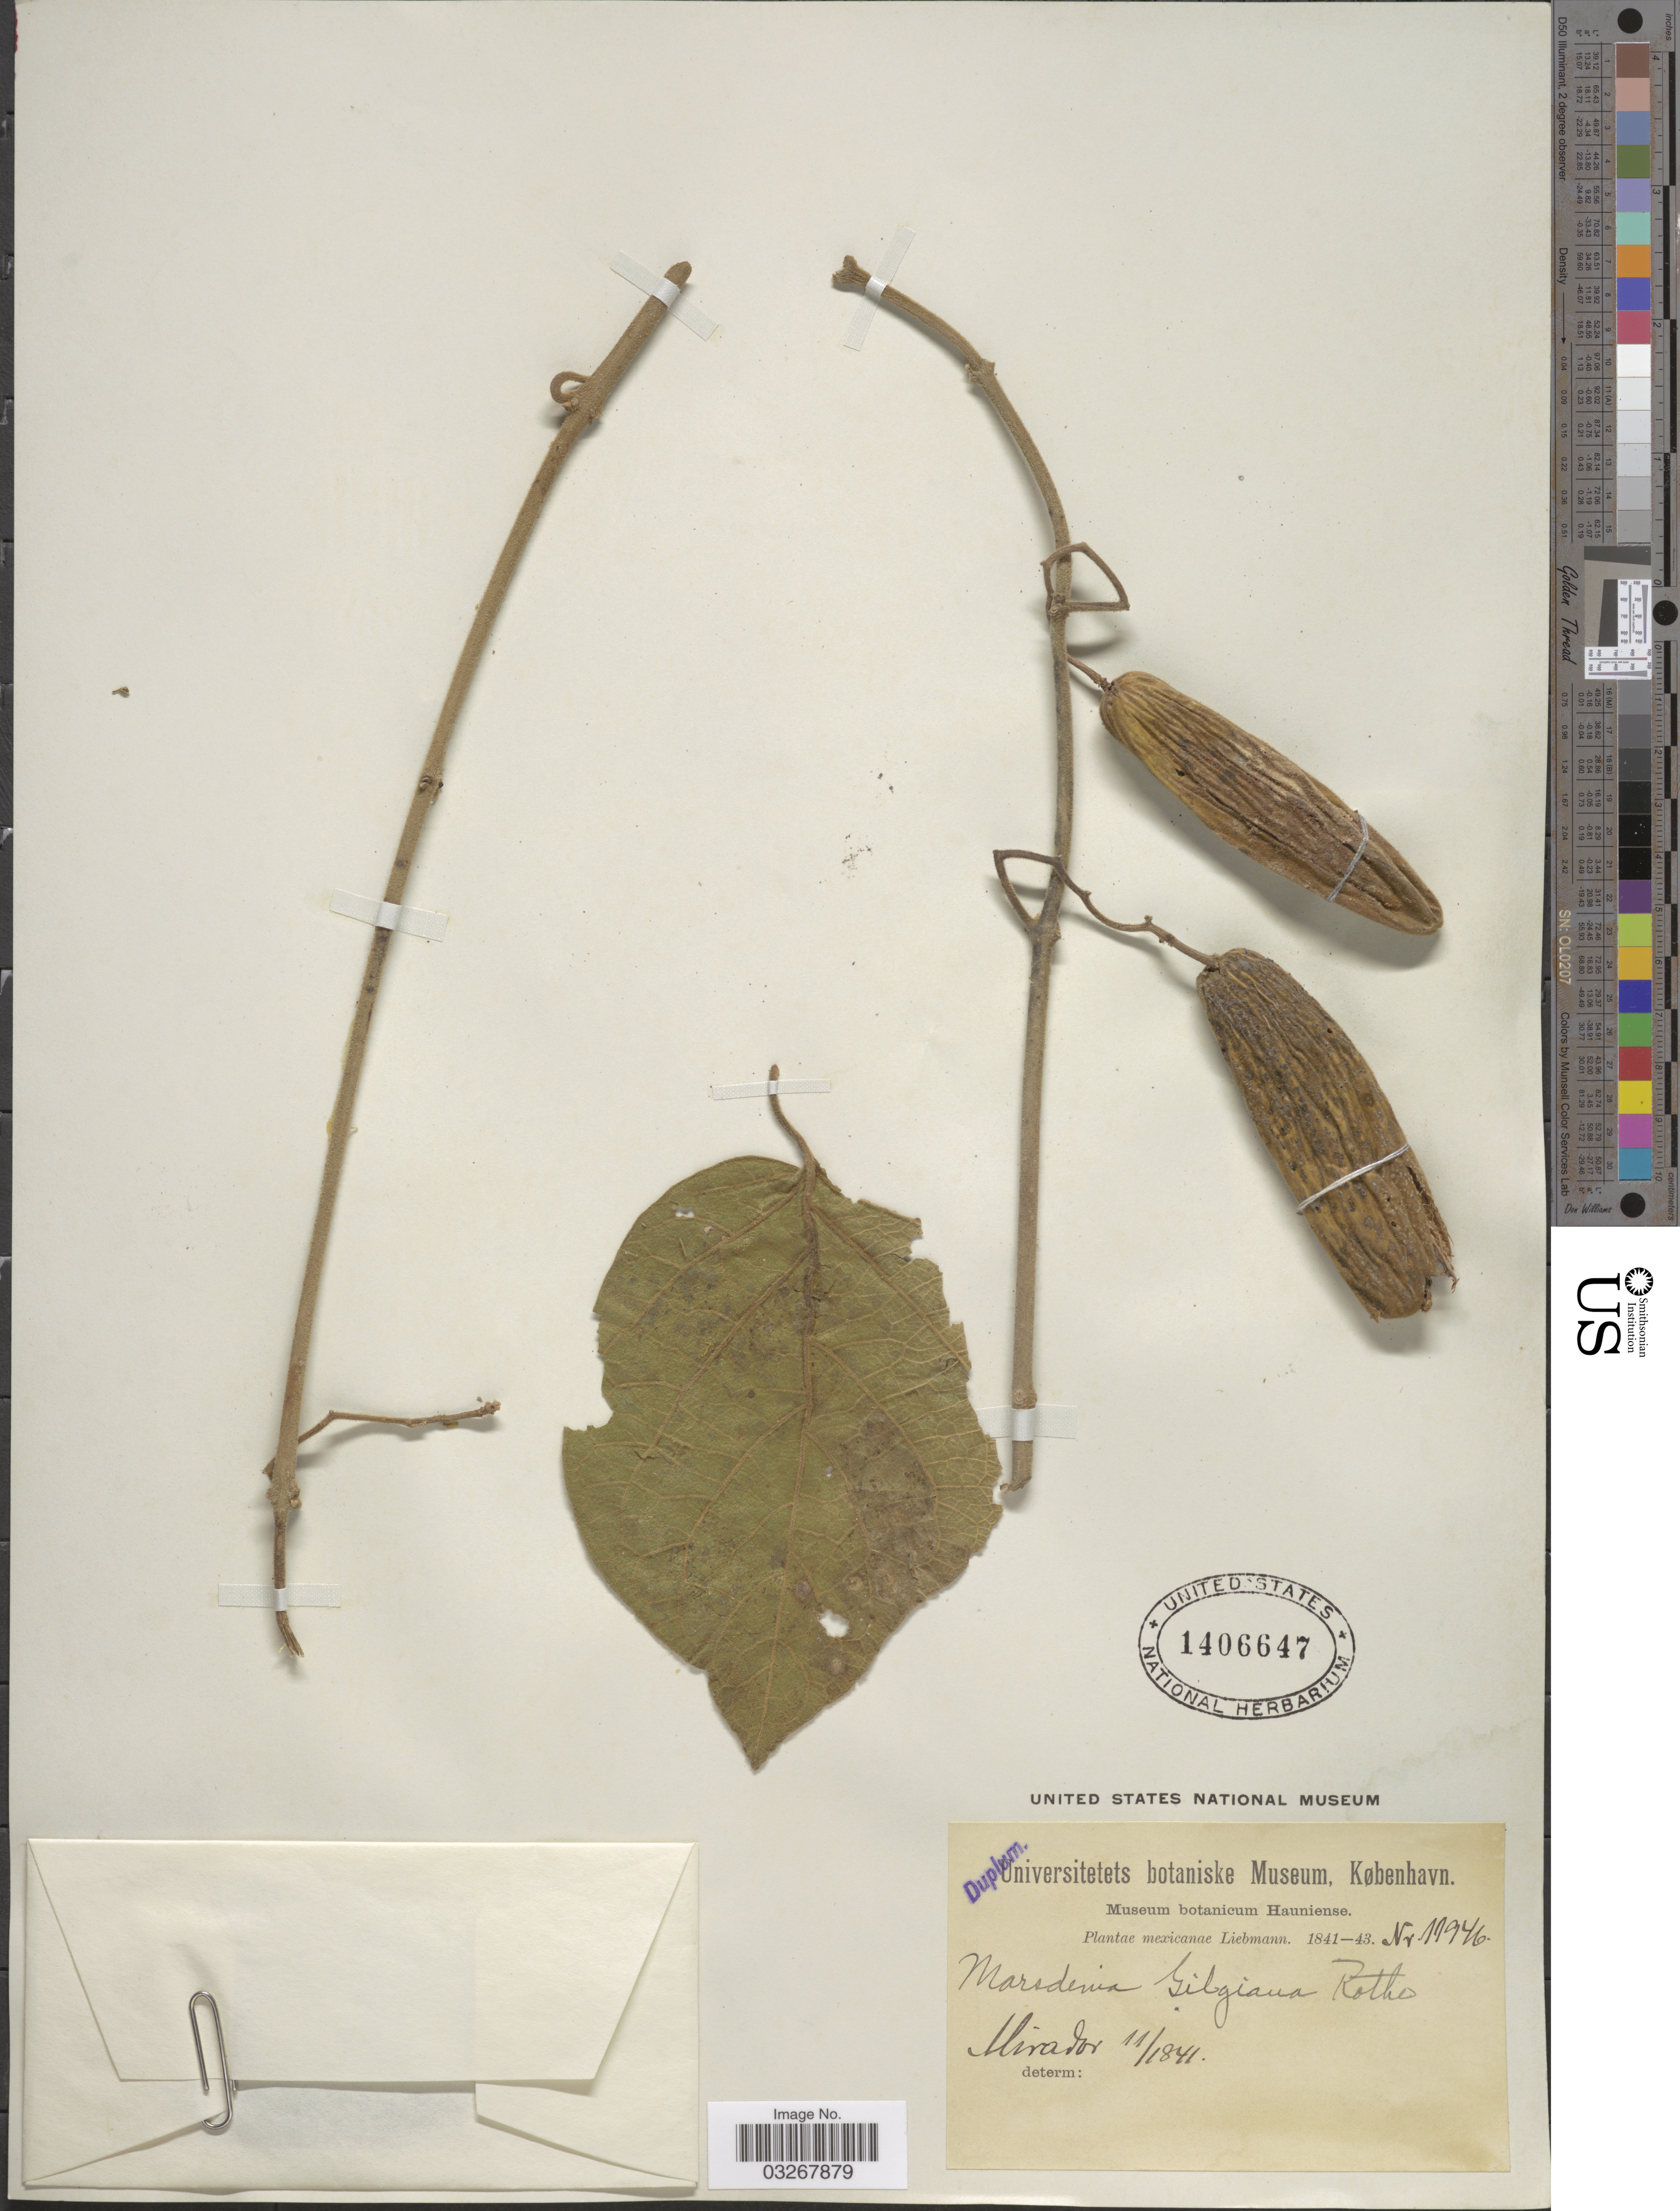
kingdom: Plantae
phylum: Tracheophyta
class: Magnoliopsida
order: Gentianales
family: Apocynaceae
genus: Marsdenia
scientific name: Marsdenia gilgiana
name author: W. Rothe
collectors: Liebmann, --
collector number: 11946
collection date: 1841-11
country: Mexico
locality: Mirador.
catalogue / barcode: US 1406647